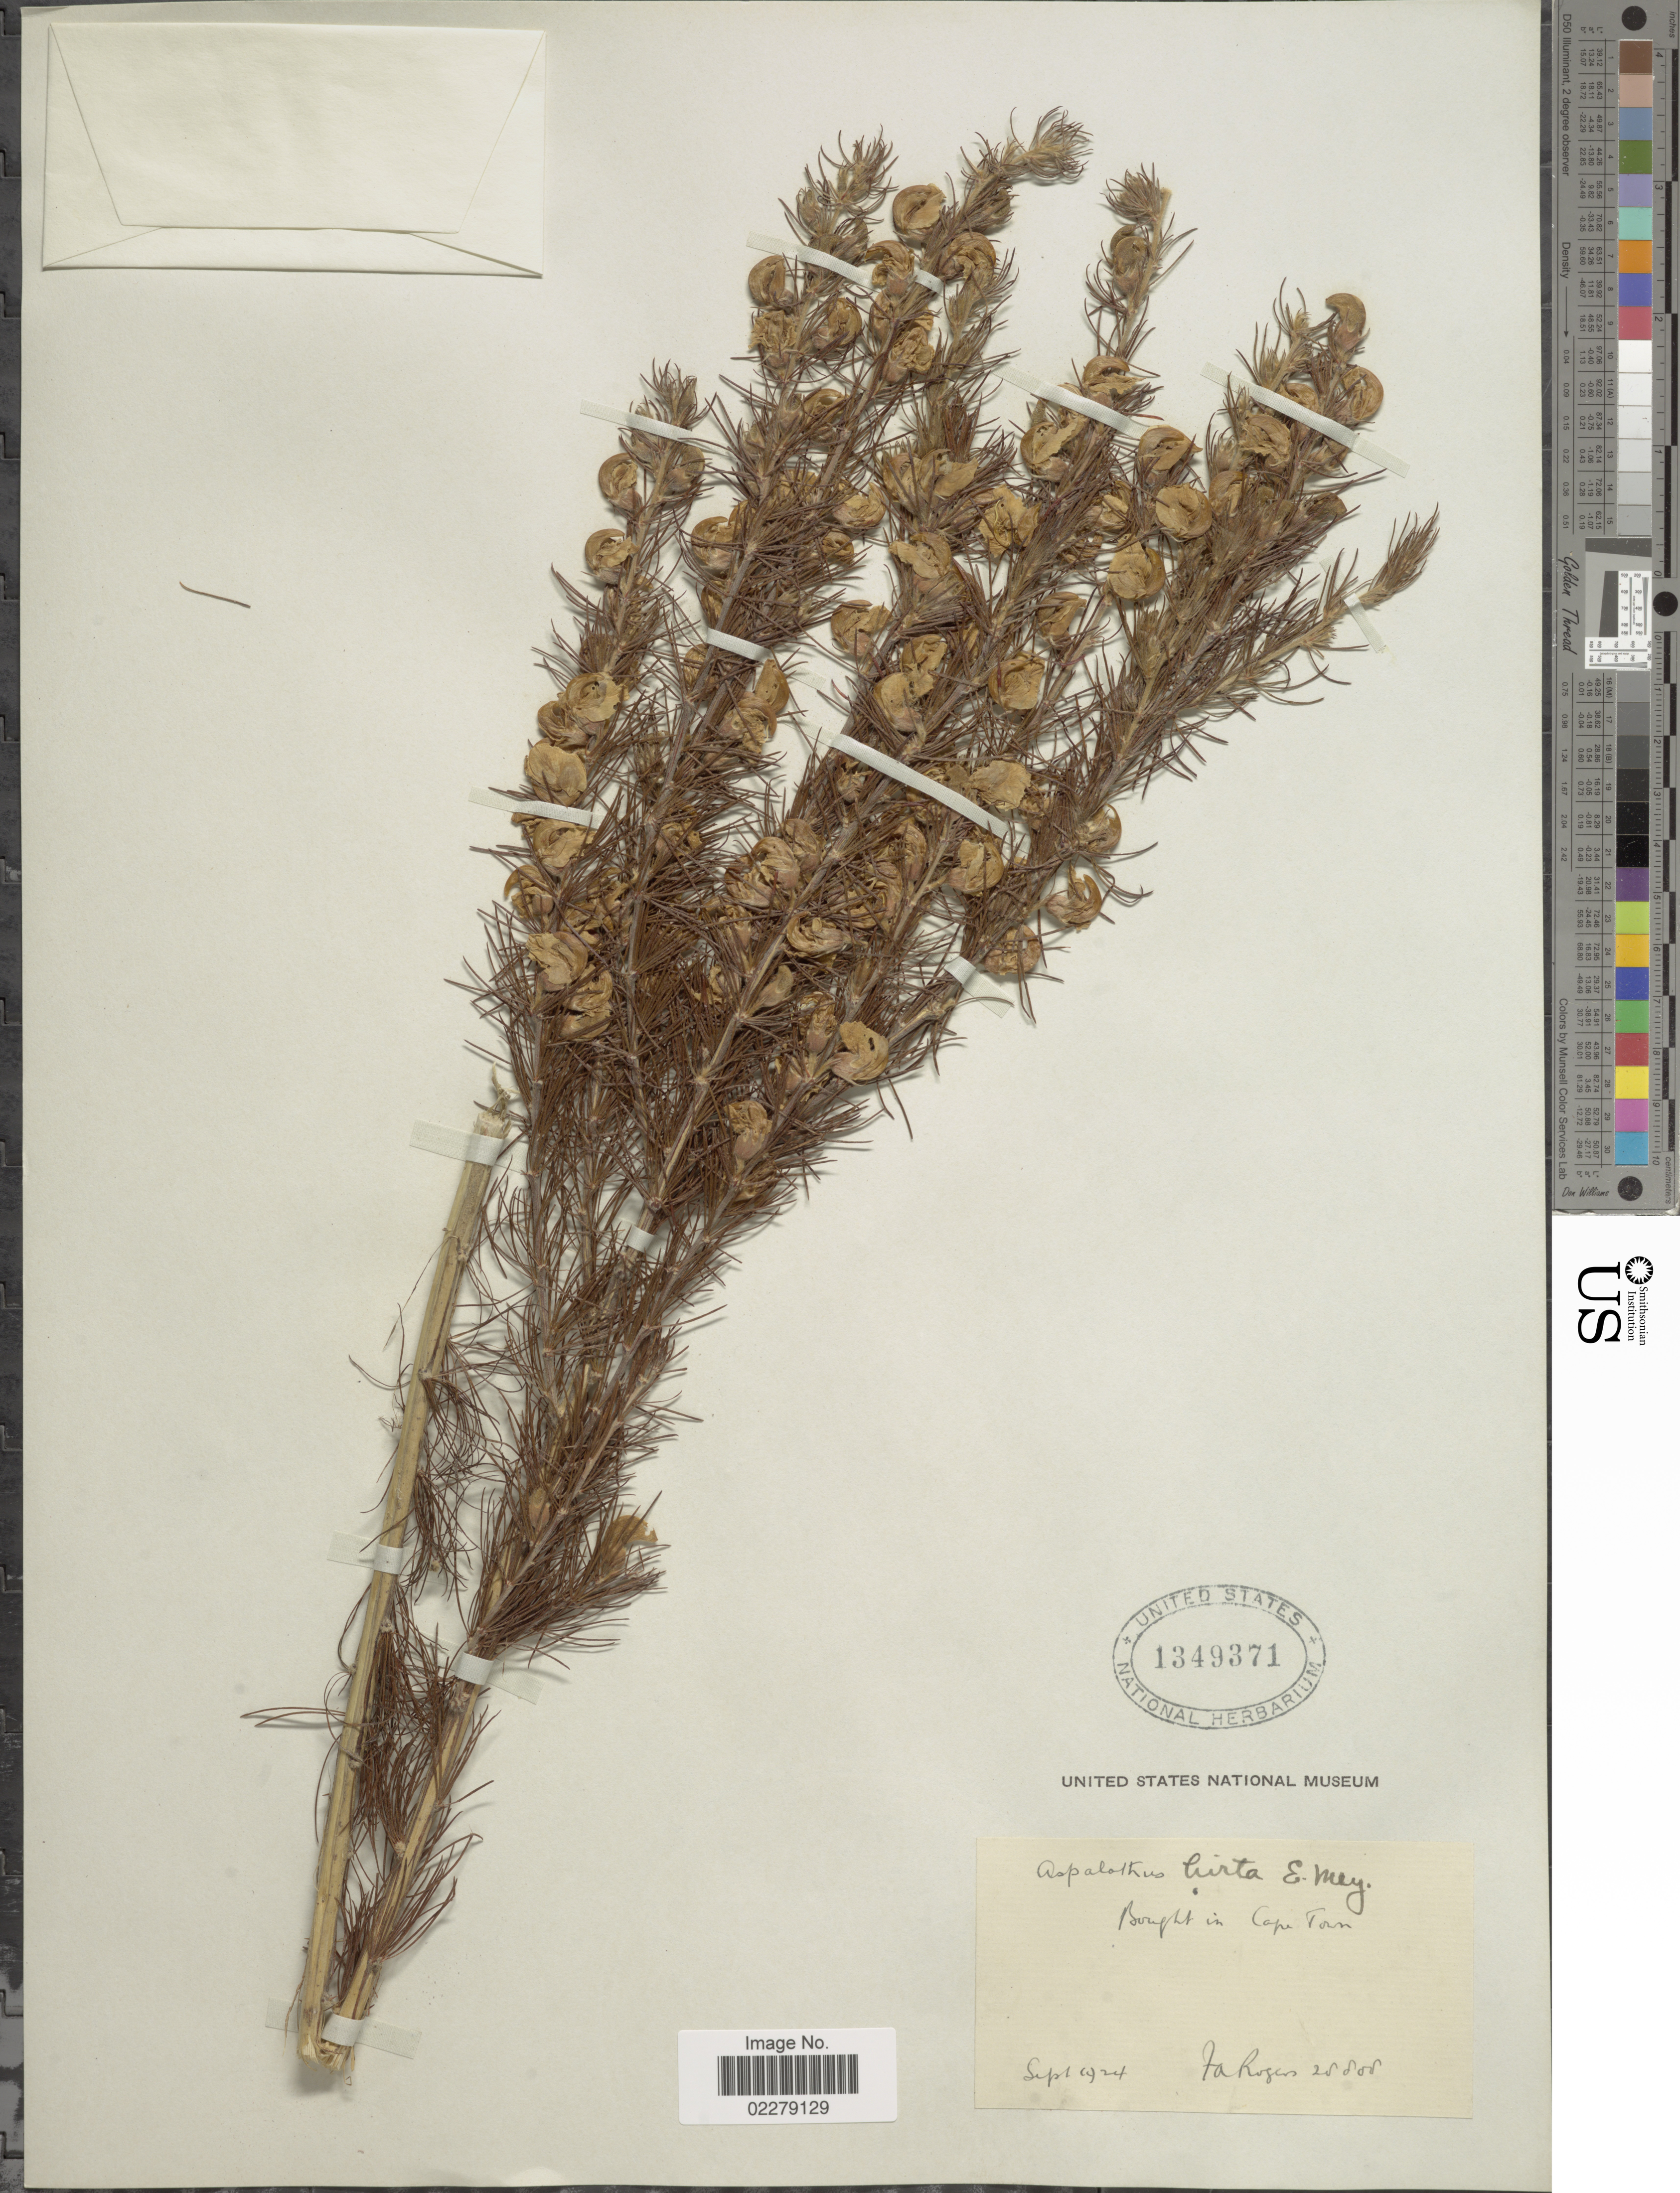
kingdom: Plantae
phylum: Tracheophyta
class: Magnoliopsida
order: Fabales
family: Fabaceae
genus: Aspalathus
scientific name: Aspalathus hirta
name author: E. Mey.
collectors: F. A. Rogers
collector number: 28808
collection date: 1924-08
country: South Africa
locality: Cape Town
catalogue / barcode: US 1349371